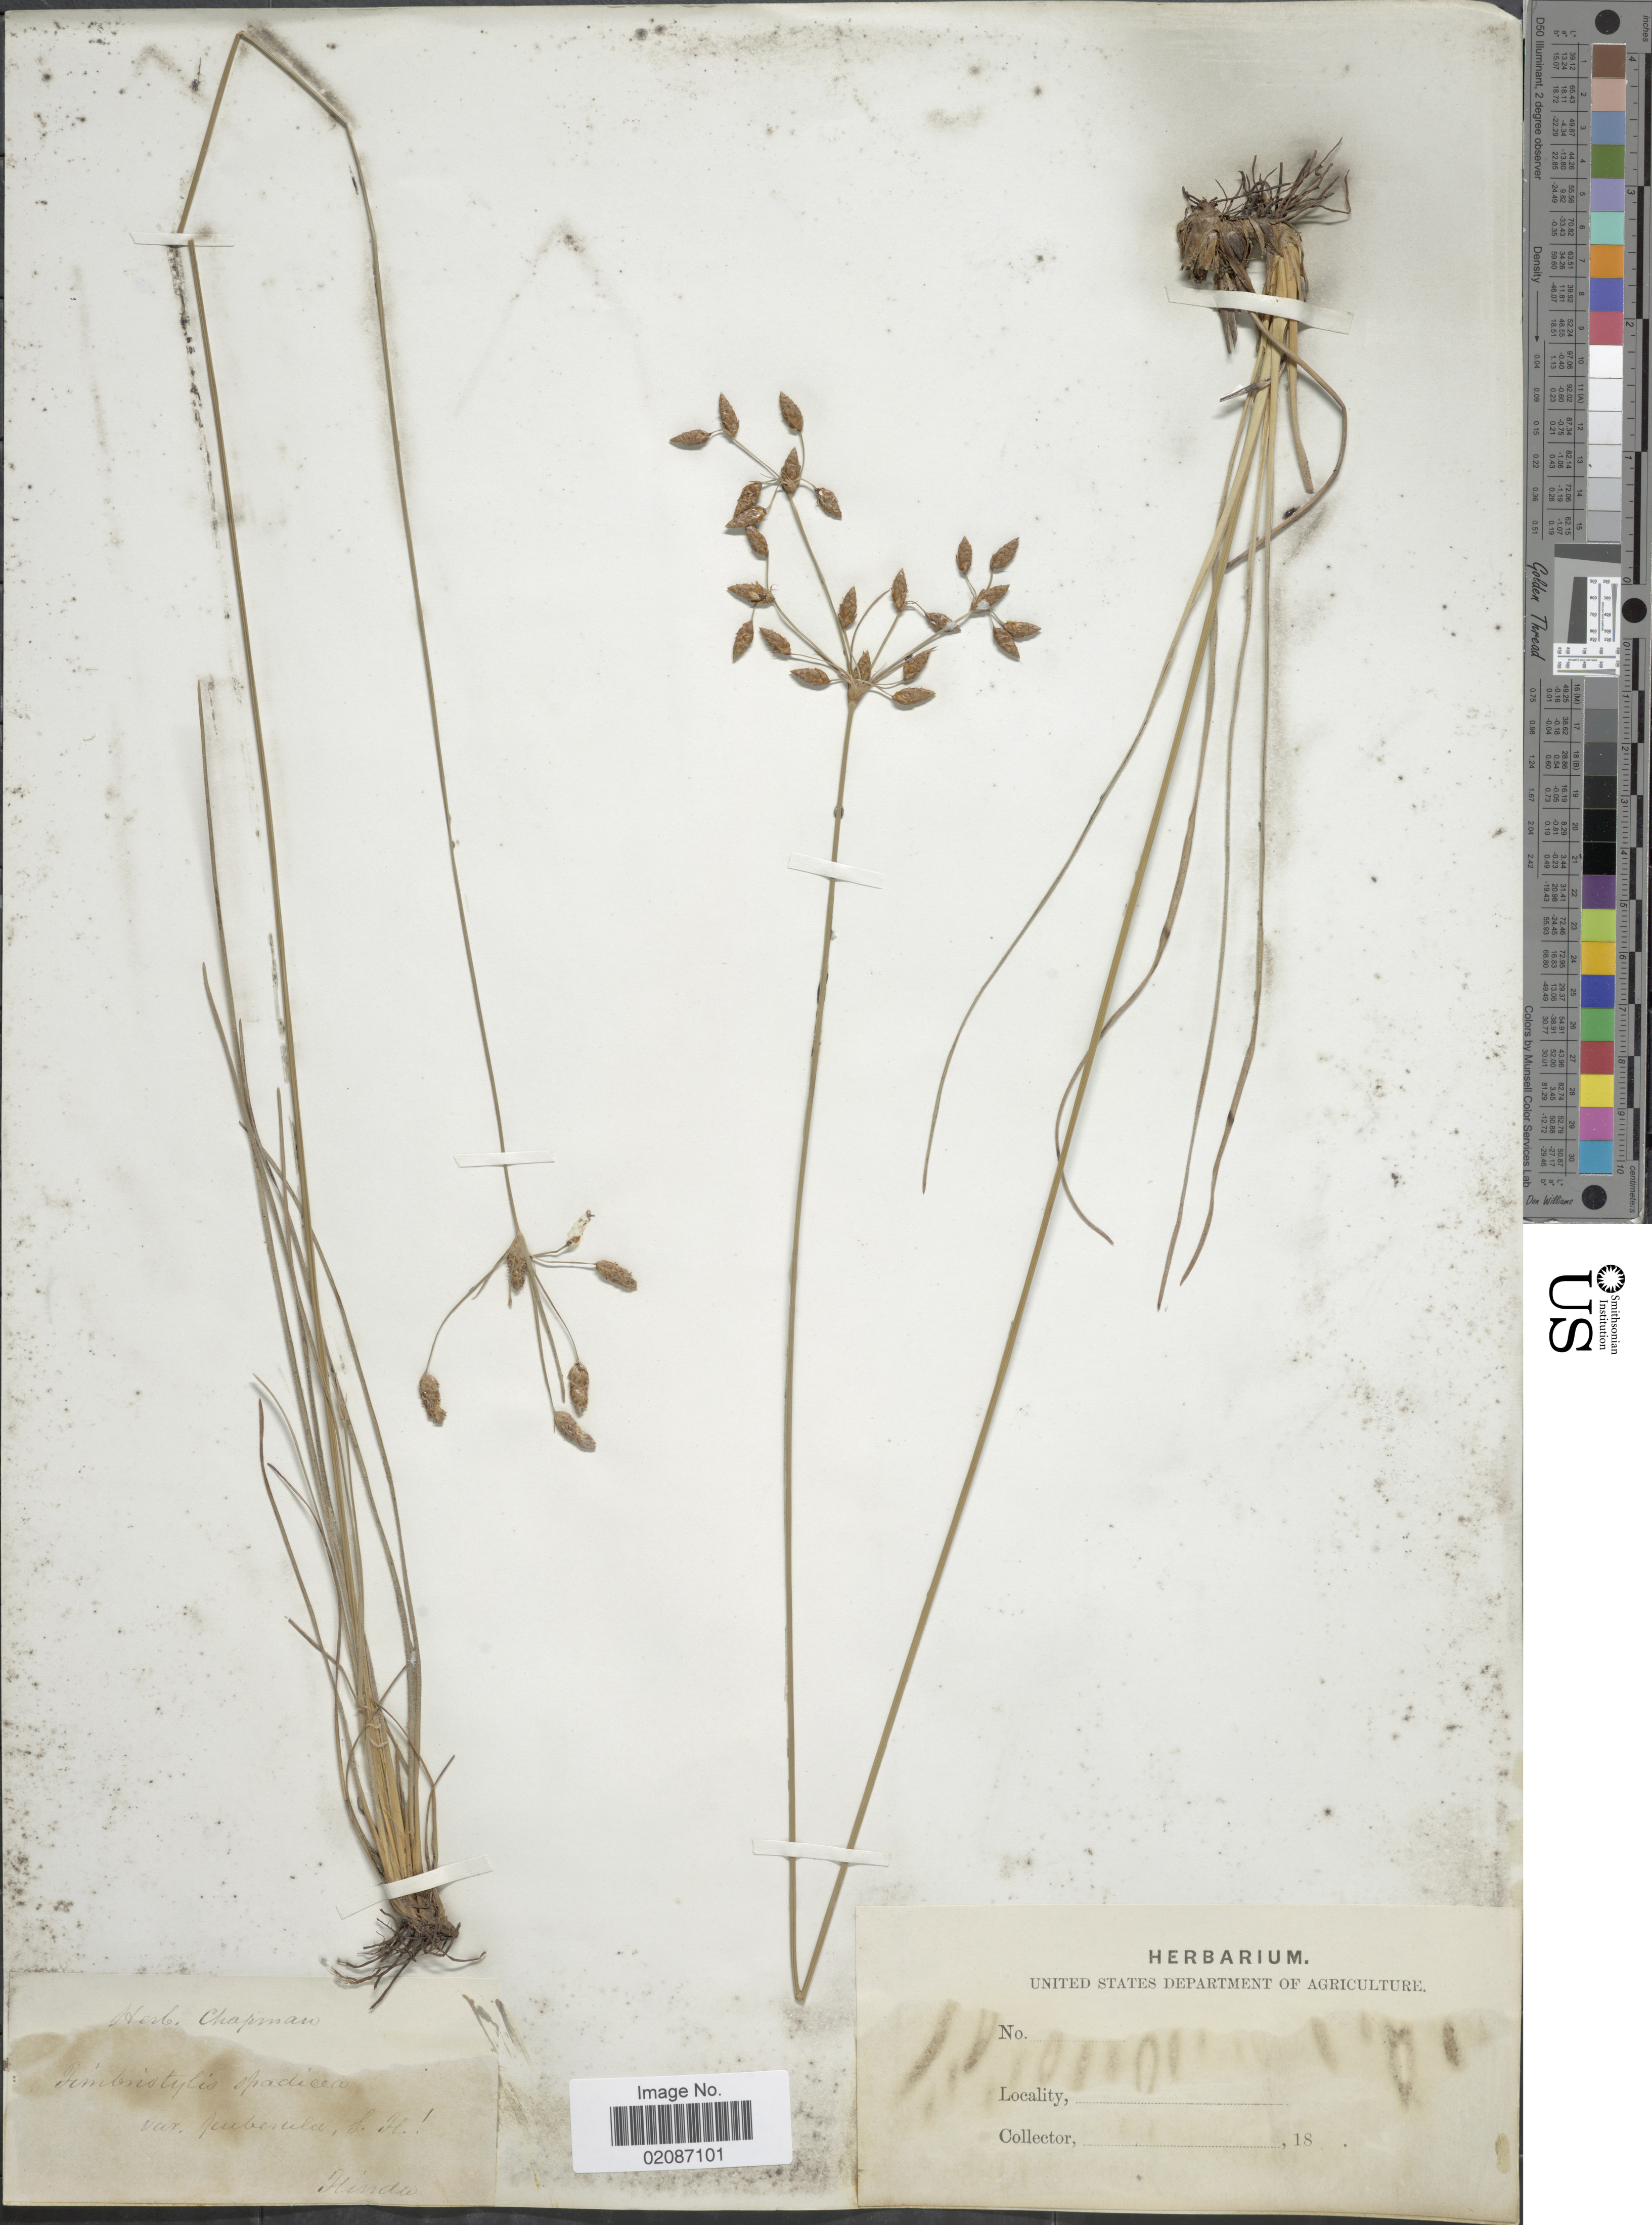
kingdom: Plantae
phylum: Tracheophyta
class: Liliopsida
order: Poales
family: Cyperaceae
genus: Fimbristylis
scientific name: Fimbristylis castanea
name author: (Michx.) Vahl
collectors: ex herb. Chapman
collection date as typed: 18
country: United States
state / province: Florida